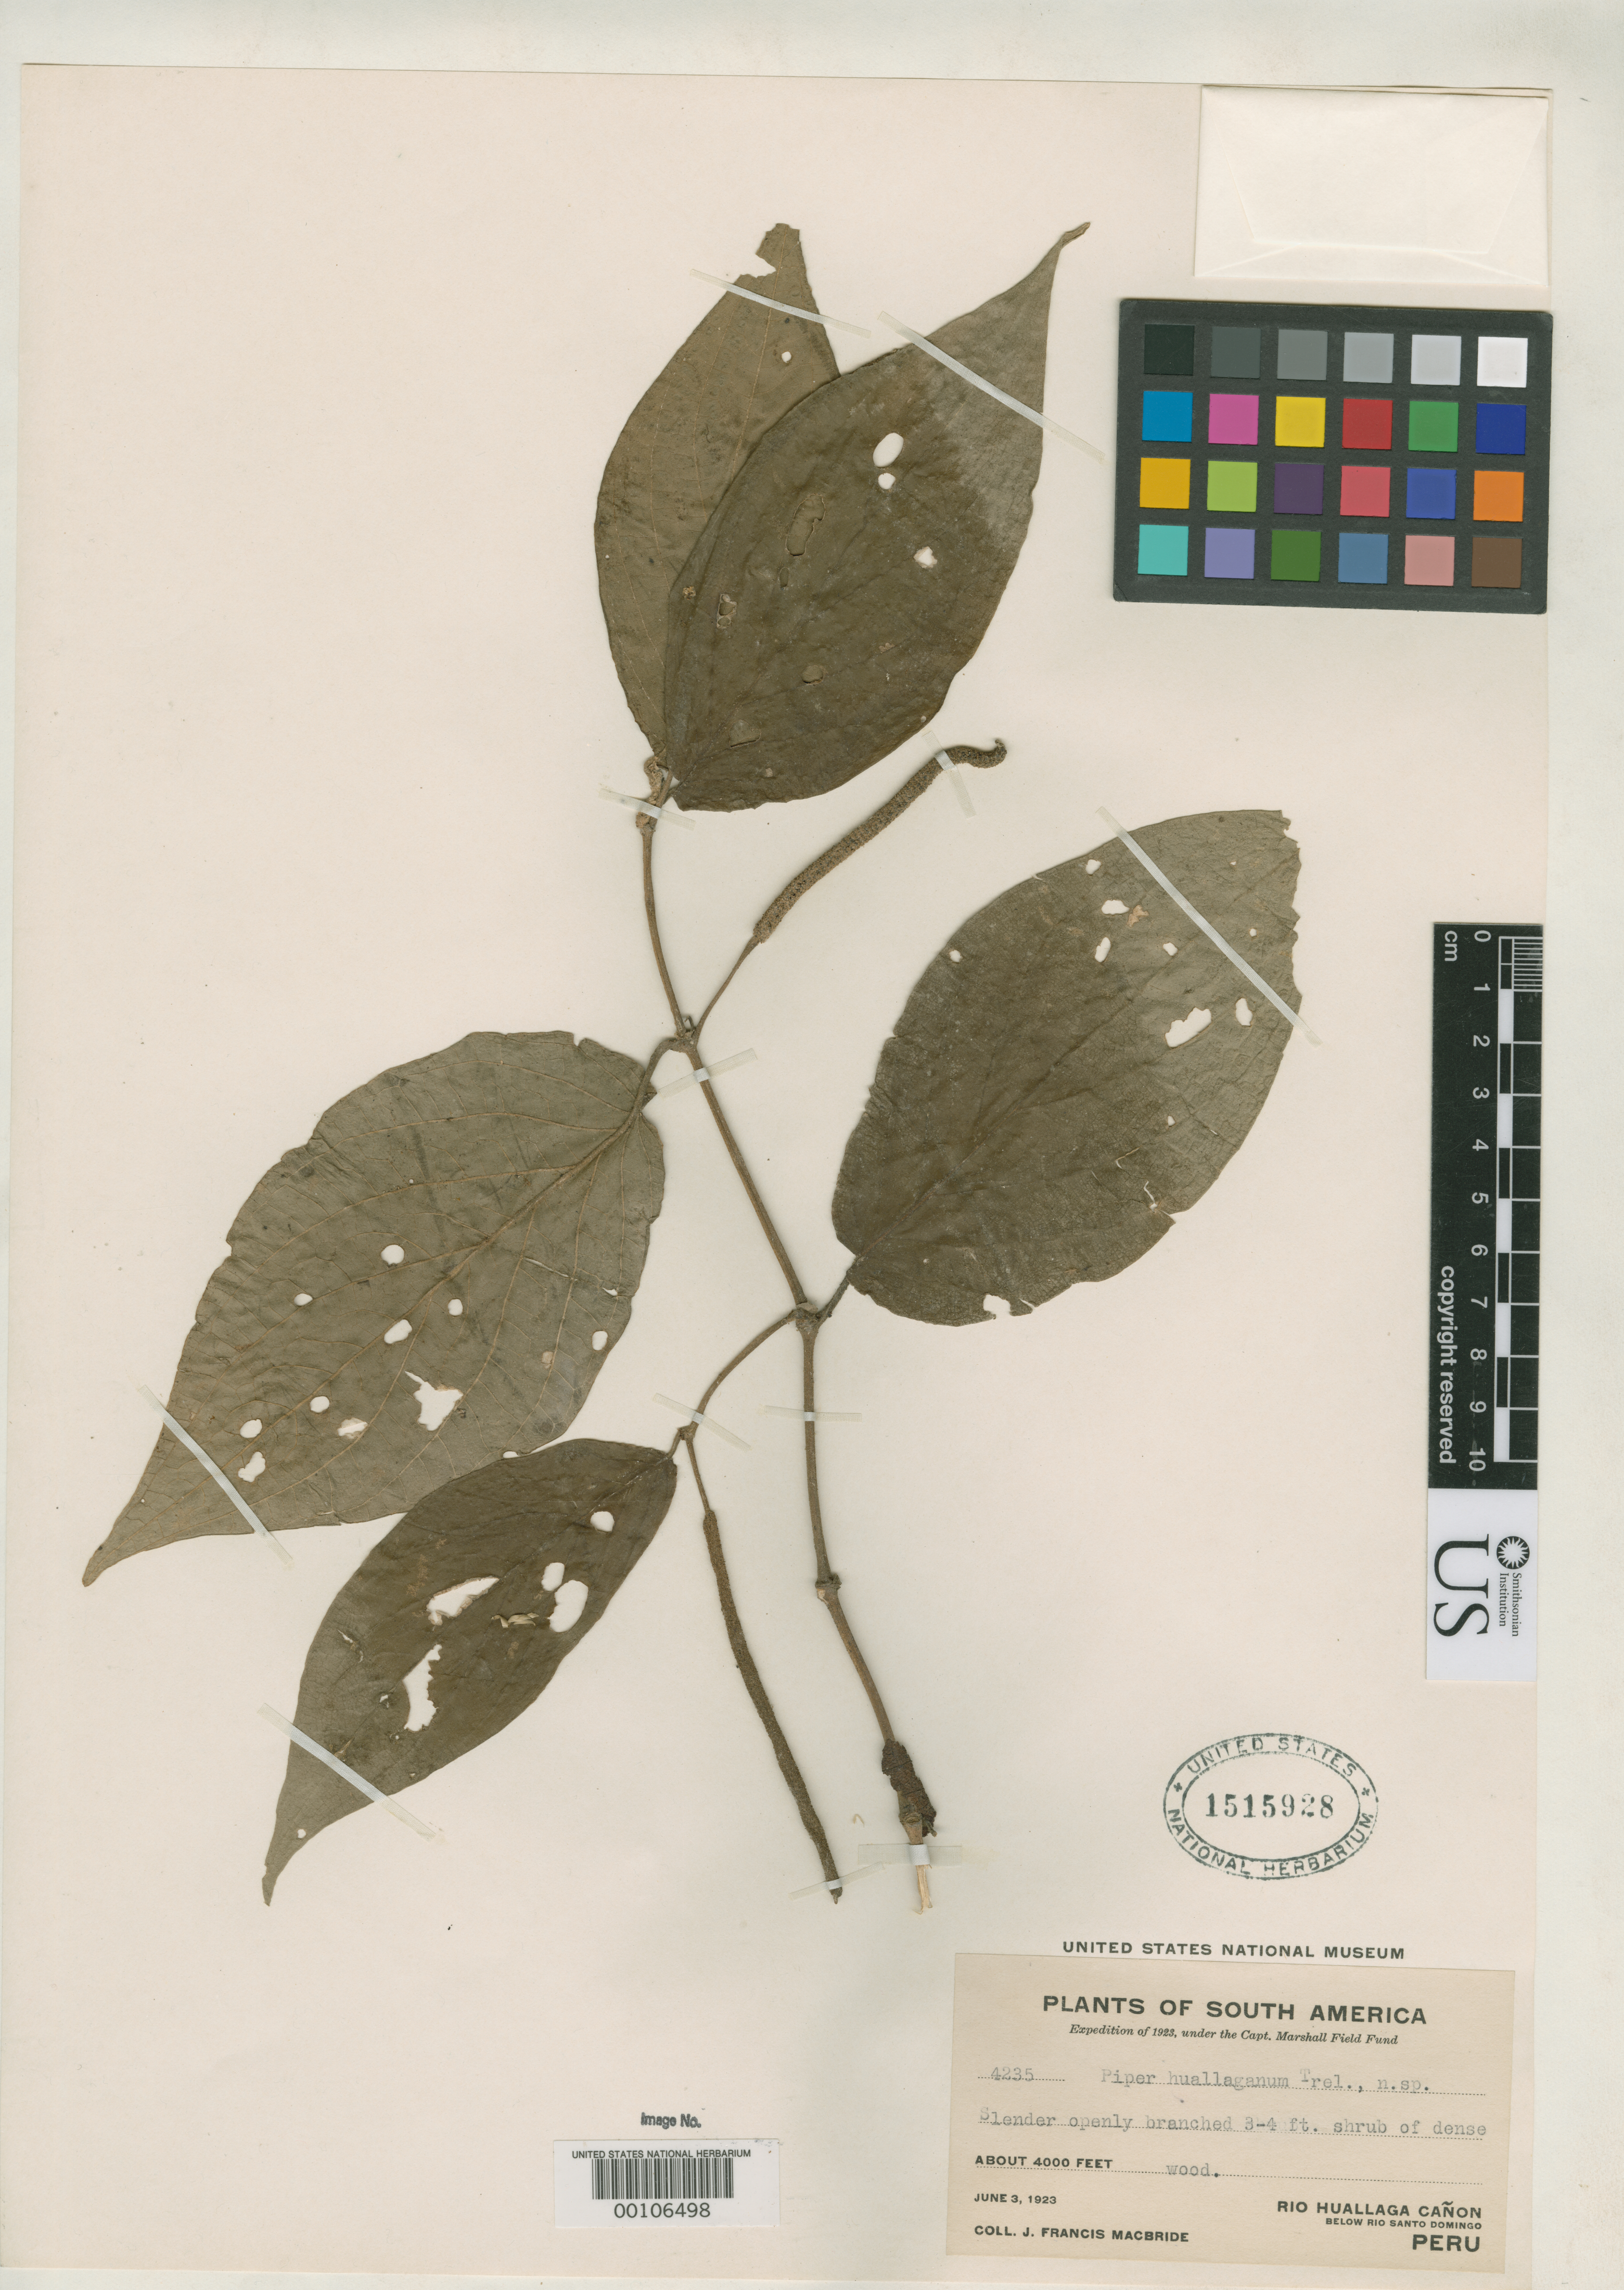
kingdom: Plantae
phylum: Tracheophyta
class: Magnoliopsida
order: Piperales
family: Piperaceae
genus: Piper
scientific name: Piper huallaganum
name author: Trel. in J.F. Macbr.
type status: Isotype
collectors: J. F. Macbride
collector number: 4235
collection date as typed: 03 Jun 1923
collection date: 1923-06-03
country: Peru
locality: Río Huallaga Canyon, below Río Santo Domingo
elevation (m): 1200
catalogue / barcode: US 1515928